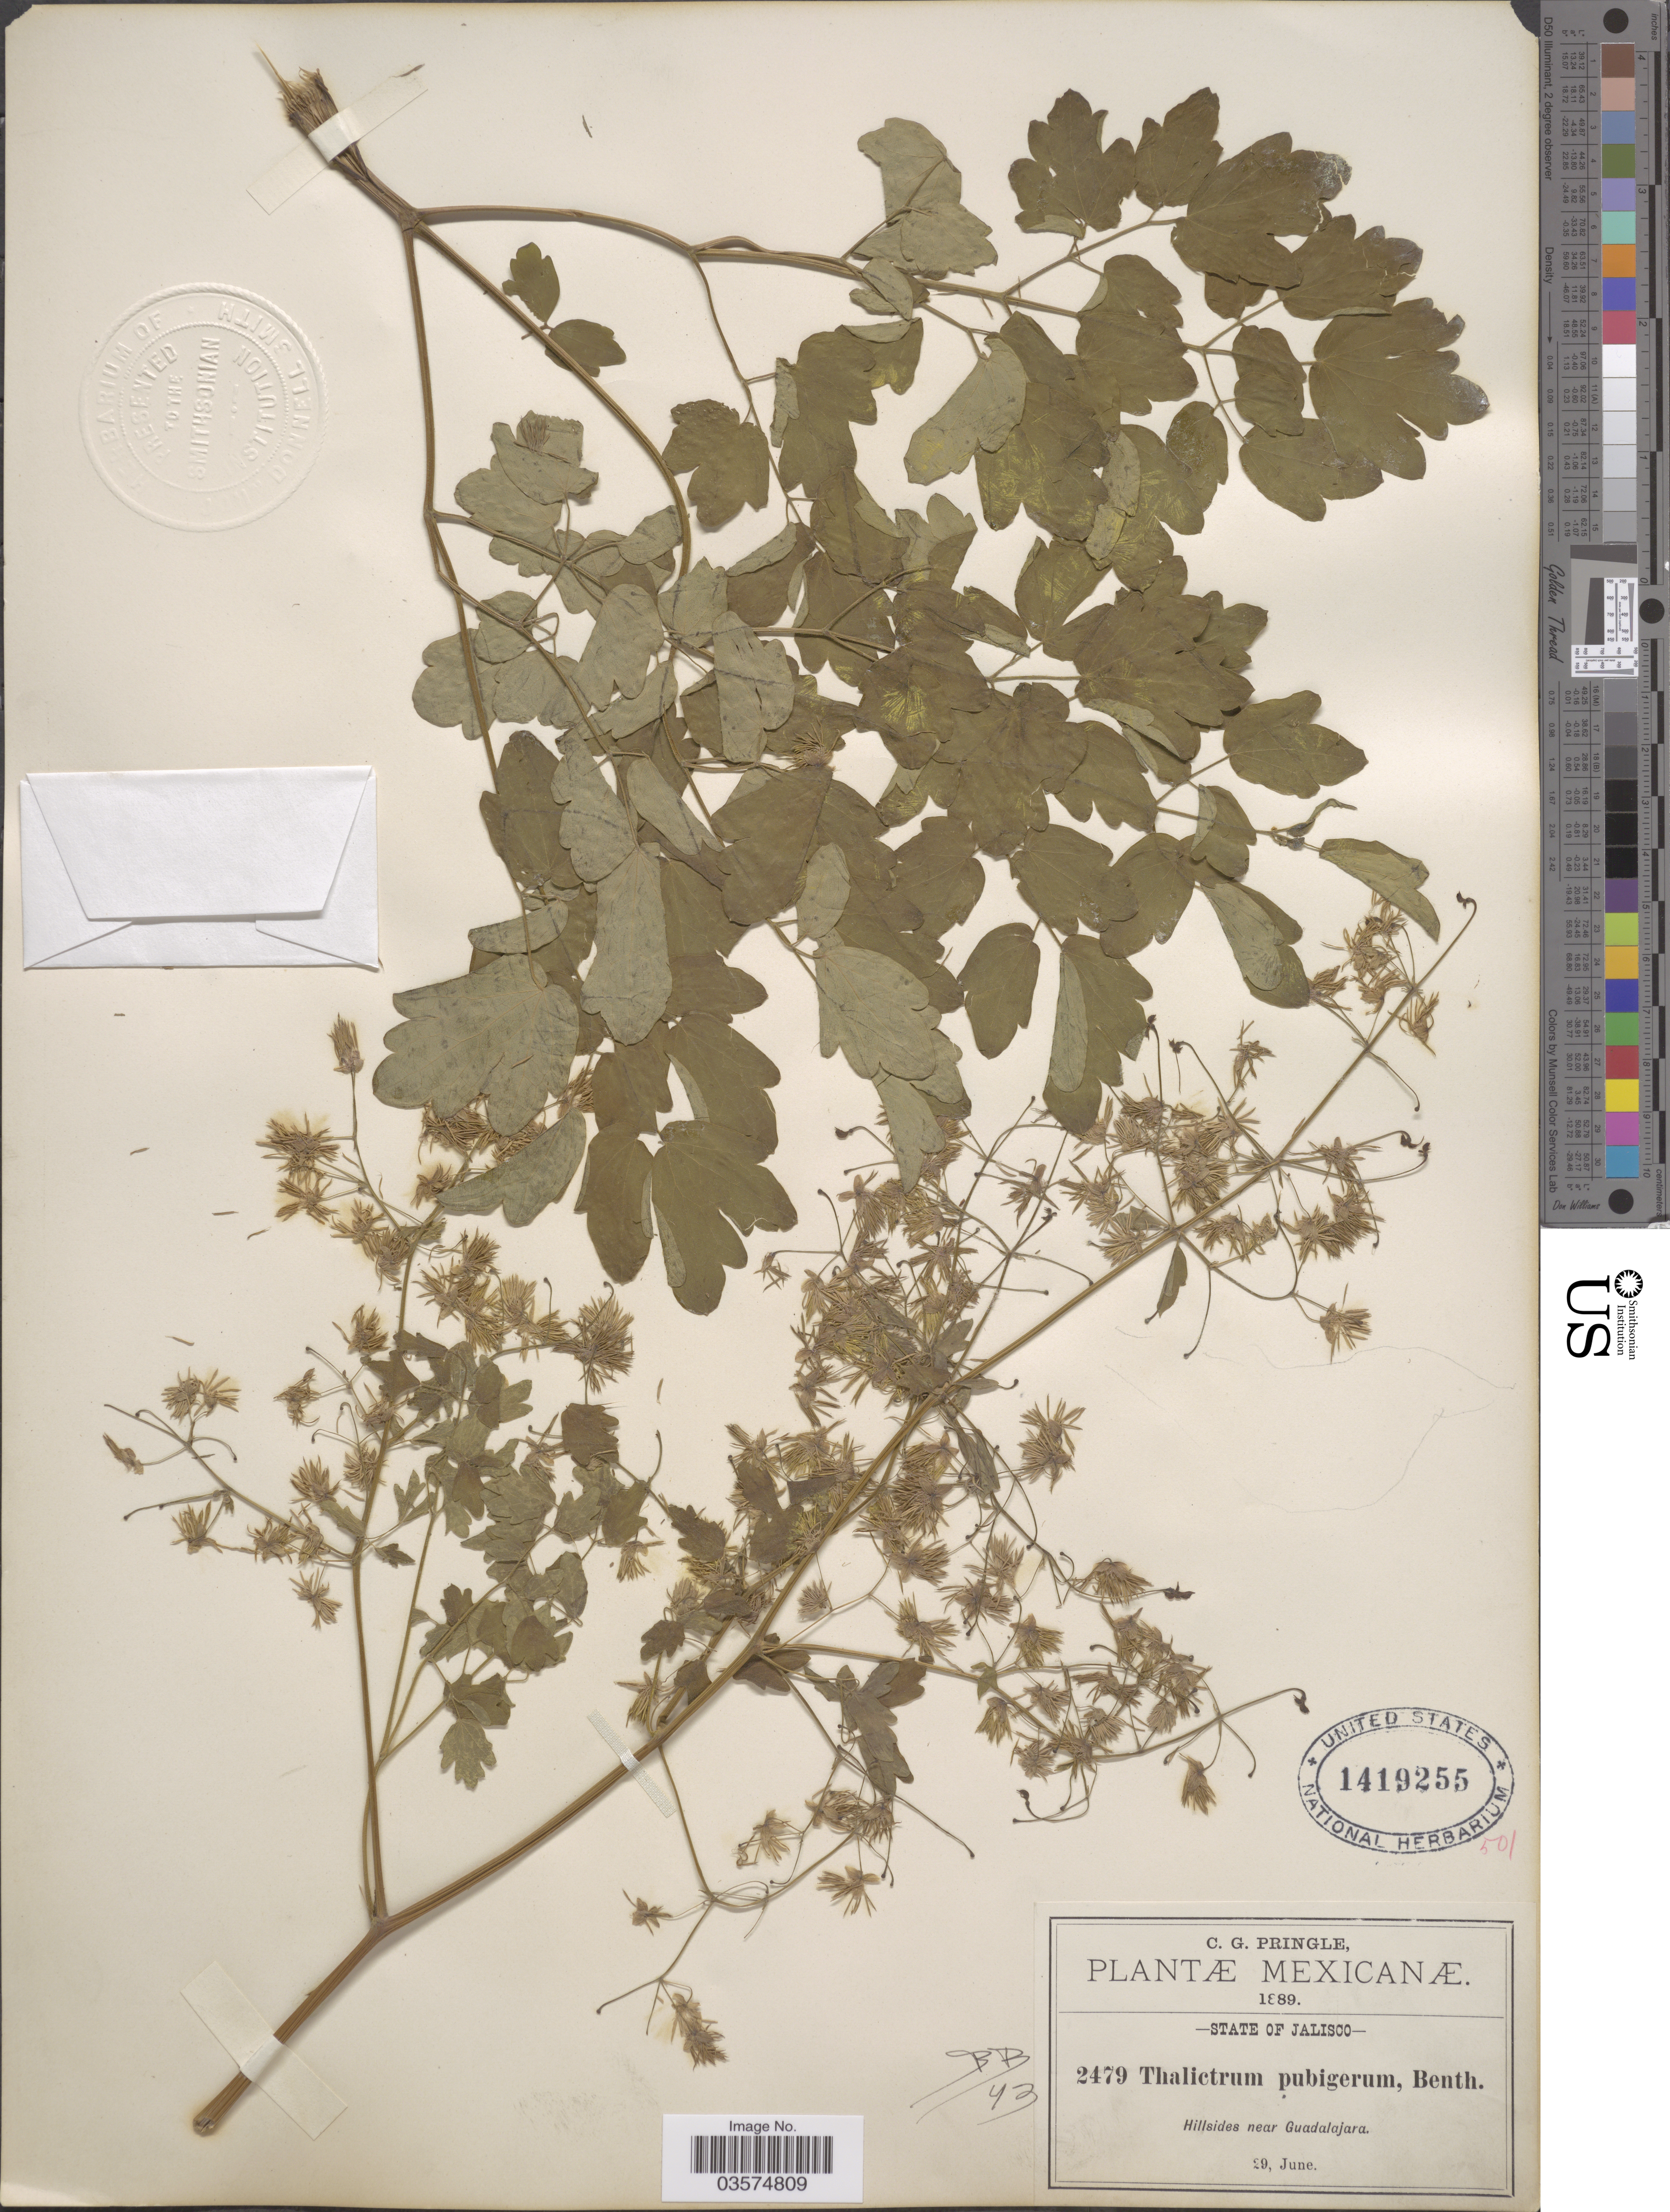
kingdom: Plantae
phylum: Tracheophyta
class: Magnoliopsida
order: Ranunculales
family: Ranunculaceae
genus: Thalictrum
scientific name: Thalictrum pubigerum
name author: Benth.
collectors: C. G. Pringle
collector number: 2479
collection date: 1889-06-29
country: Mexico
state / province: Jalisco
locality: Hillsides near Guadalajara.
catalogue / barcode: US 1419255